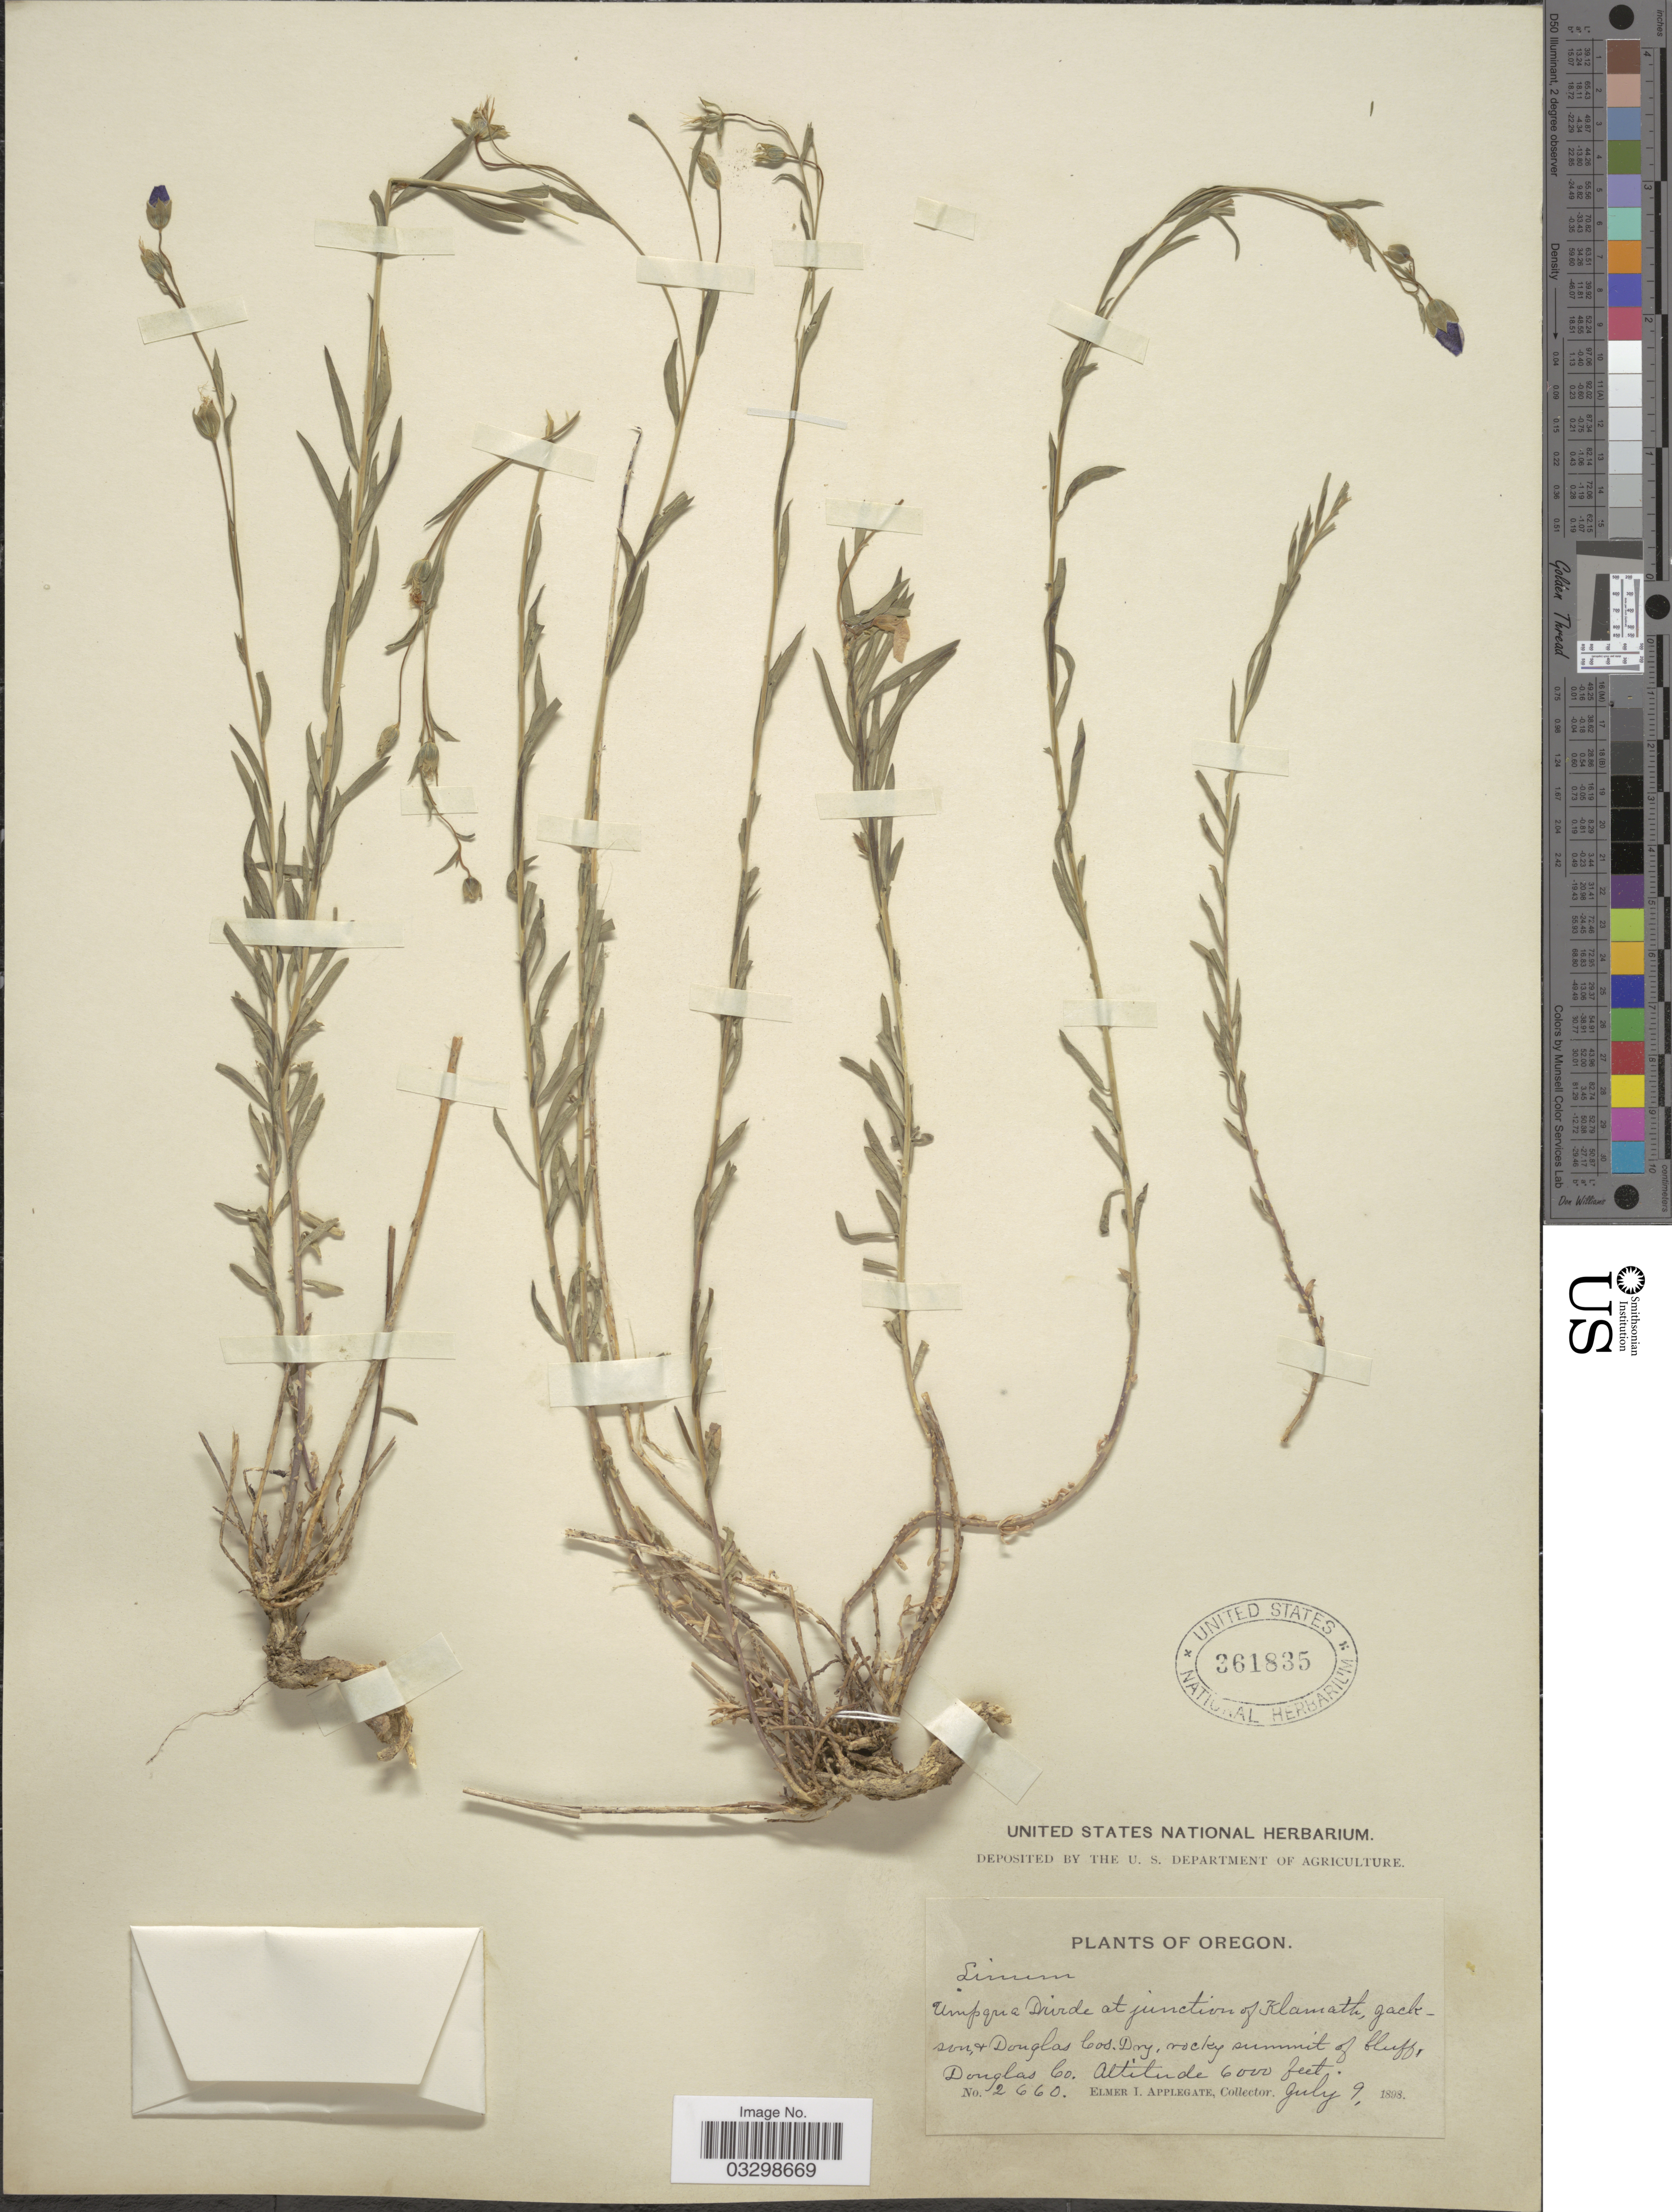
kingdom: Plantae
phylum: Tracheophyta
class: Magnoliopsida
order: Malpighiales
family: Linaceae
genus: Linum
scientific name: Linum lewisii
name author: Pursh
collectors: E. I. Applegate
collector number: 2660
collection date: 1898-07-09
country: United States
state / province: Oregon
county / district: Douglas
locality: Umpqua Divide at junction of Klamath, Jackson , + Douglas Cos. Douglas Co.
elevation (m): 1829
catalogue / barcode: US 361835